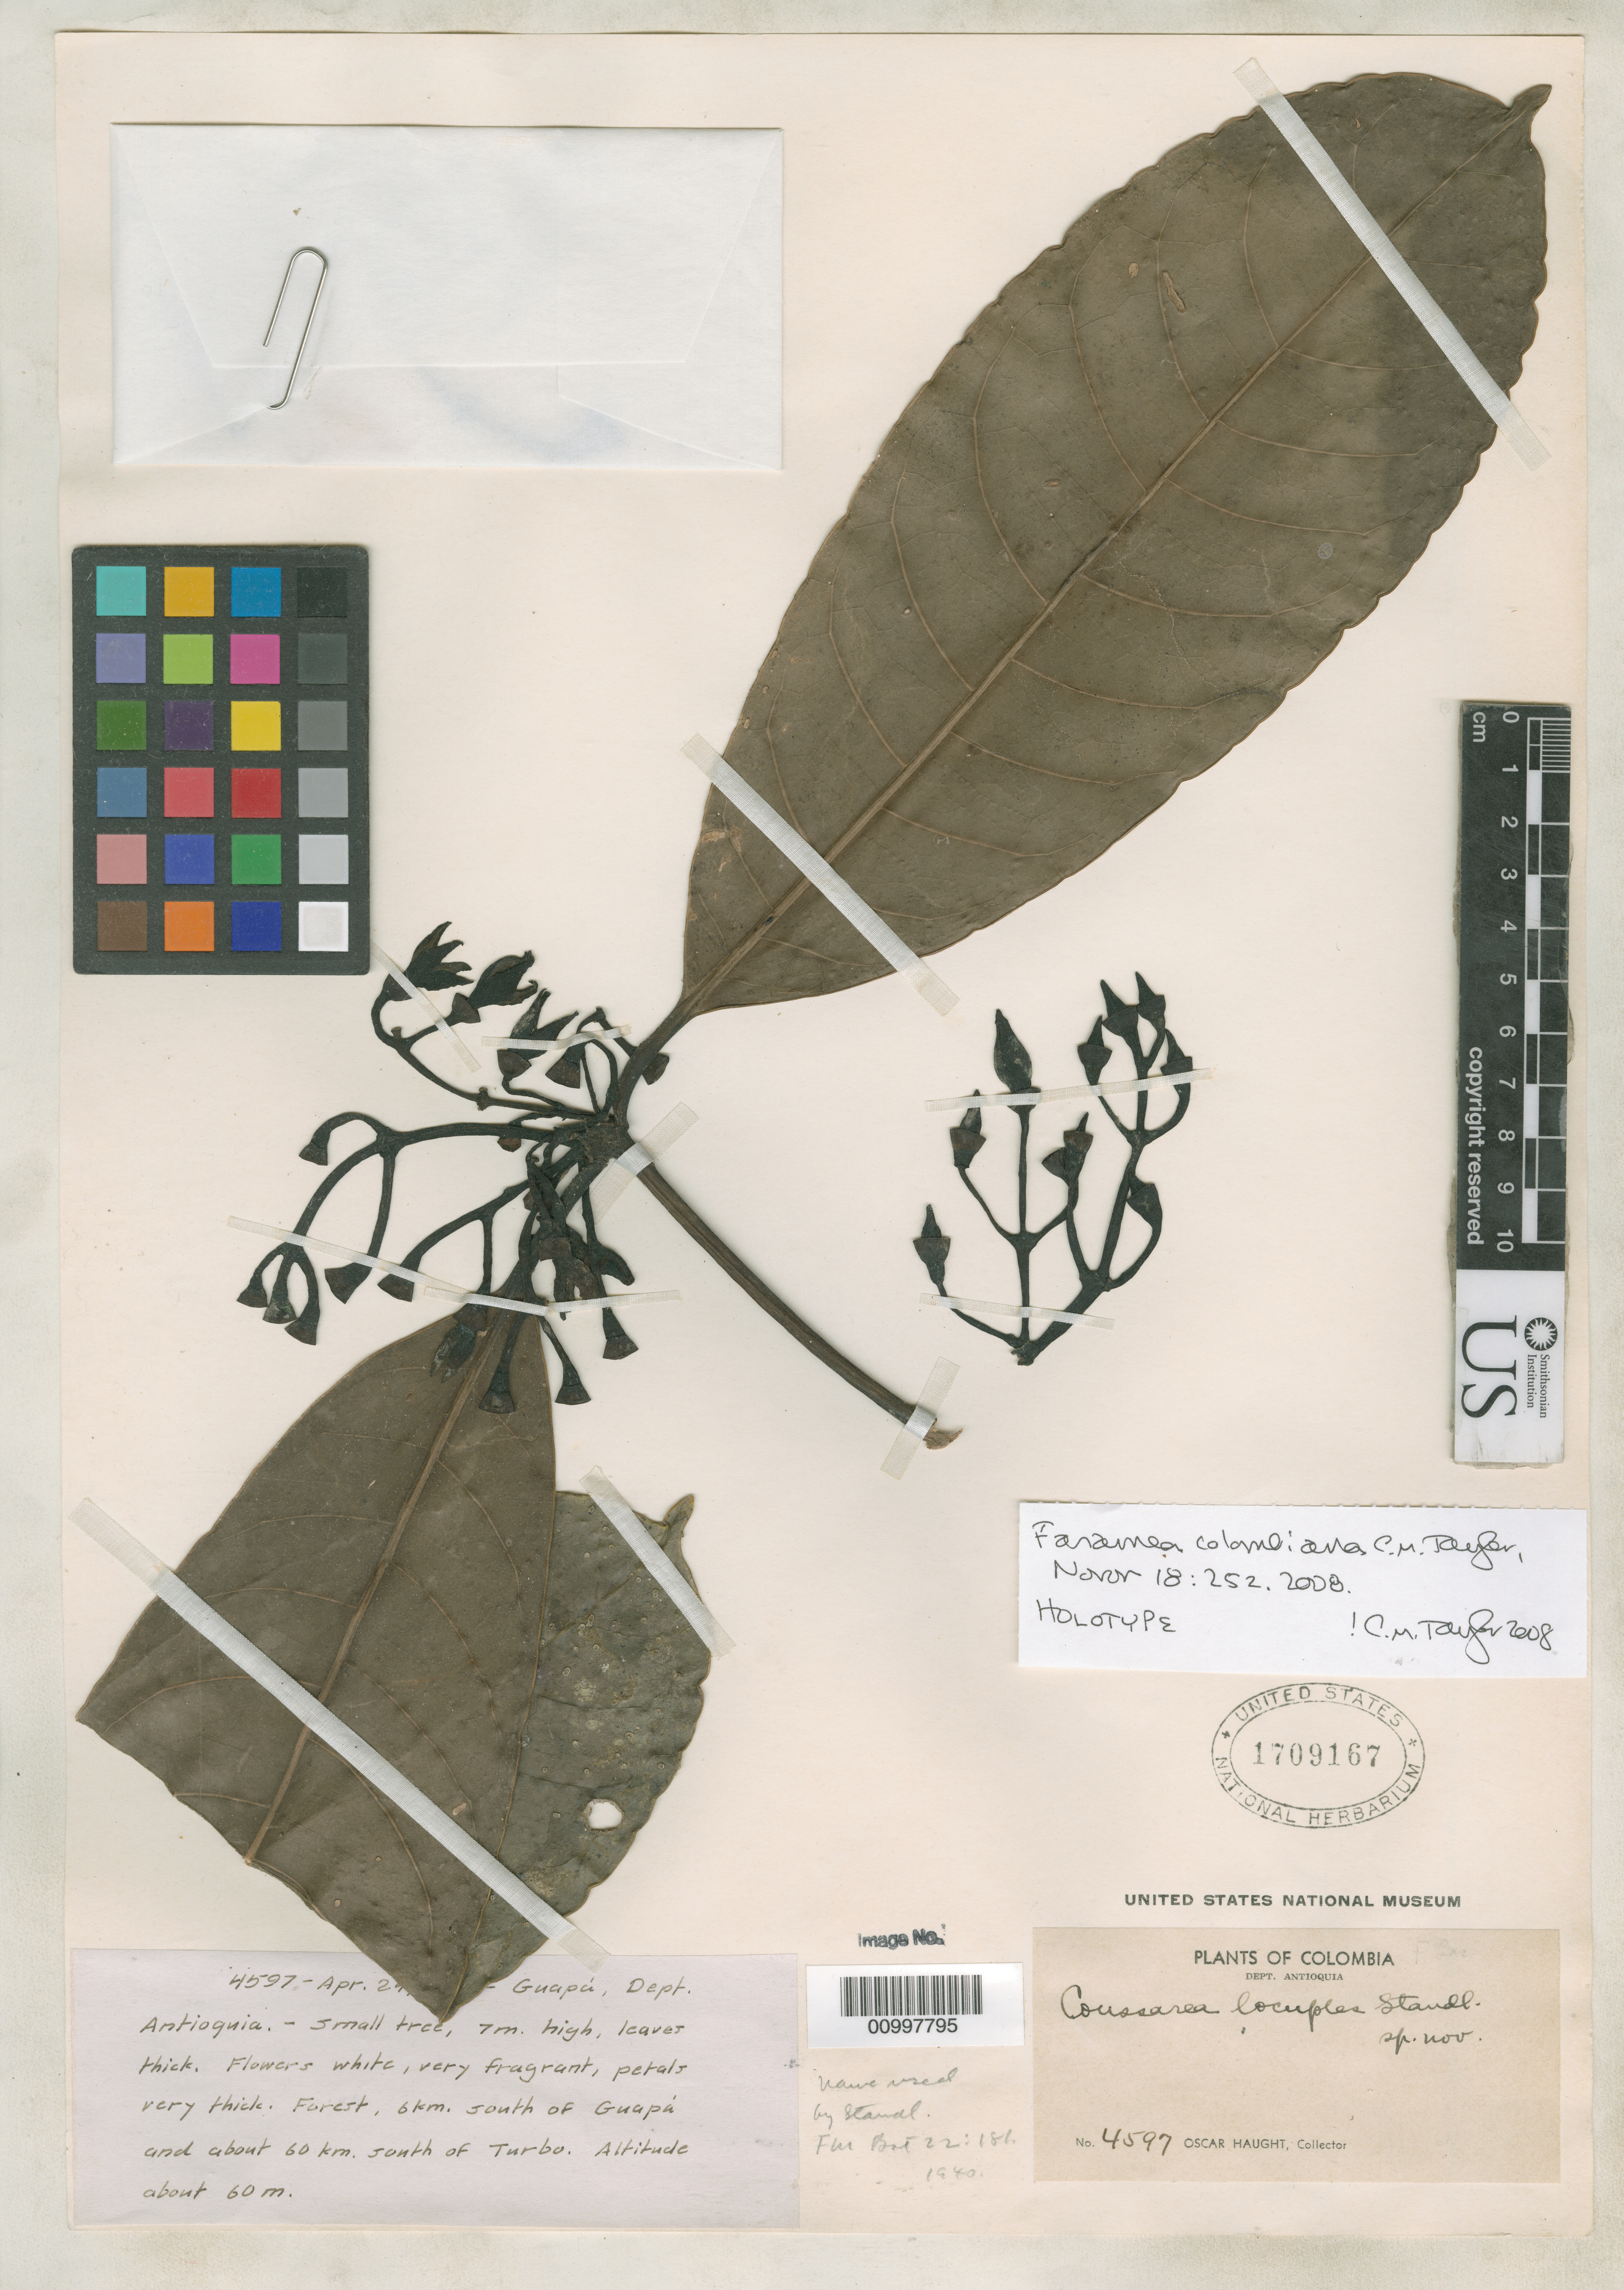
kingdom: Plantae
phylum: Tracheophyta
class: Magnoliopsida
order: Gentianales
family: Rubiaceae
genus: Faramea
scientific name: Faramea colombiana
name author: C.M. Taylor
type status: Holotype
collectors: O. Haught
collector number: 4597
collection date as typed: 24 Apr 1945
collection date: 1945-04-24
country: Colombia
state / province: Antioquia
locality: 6 km South of Guapá and about 60 km South of Turbo.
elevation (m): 60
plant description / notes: Annotated by C.M. Taylor (2008) as "holotype" but see also USNH 1709166 for "sheet 2".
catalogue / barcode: US 1709167